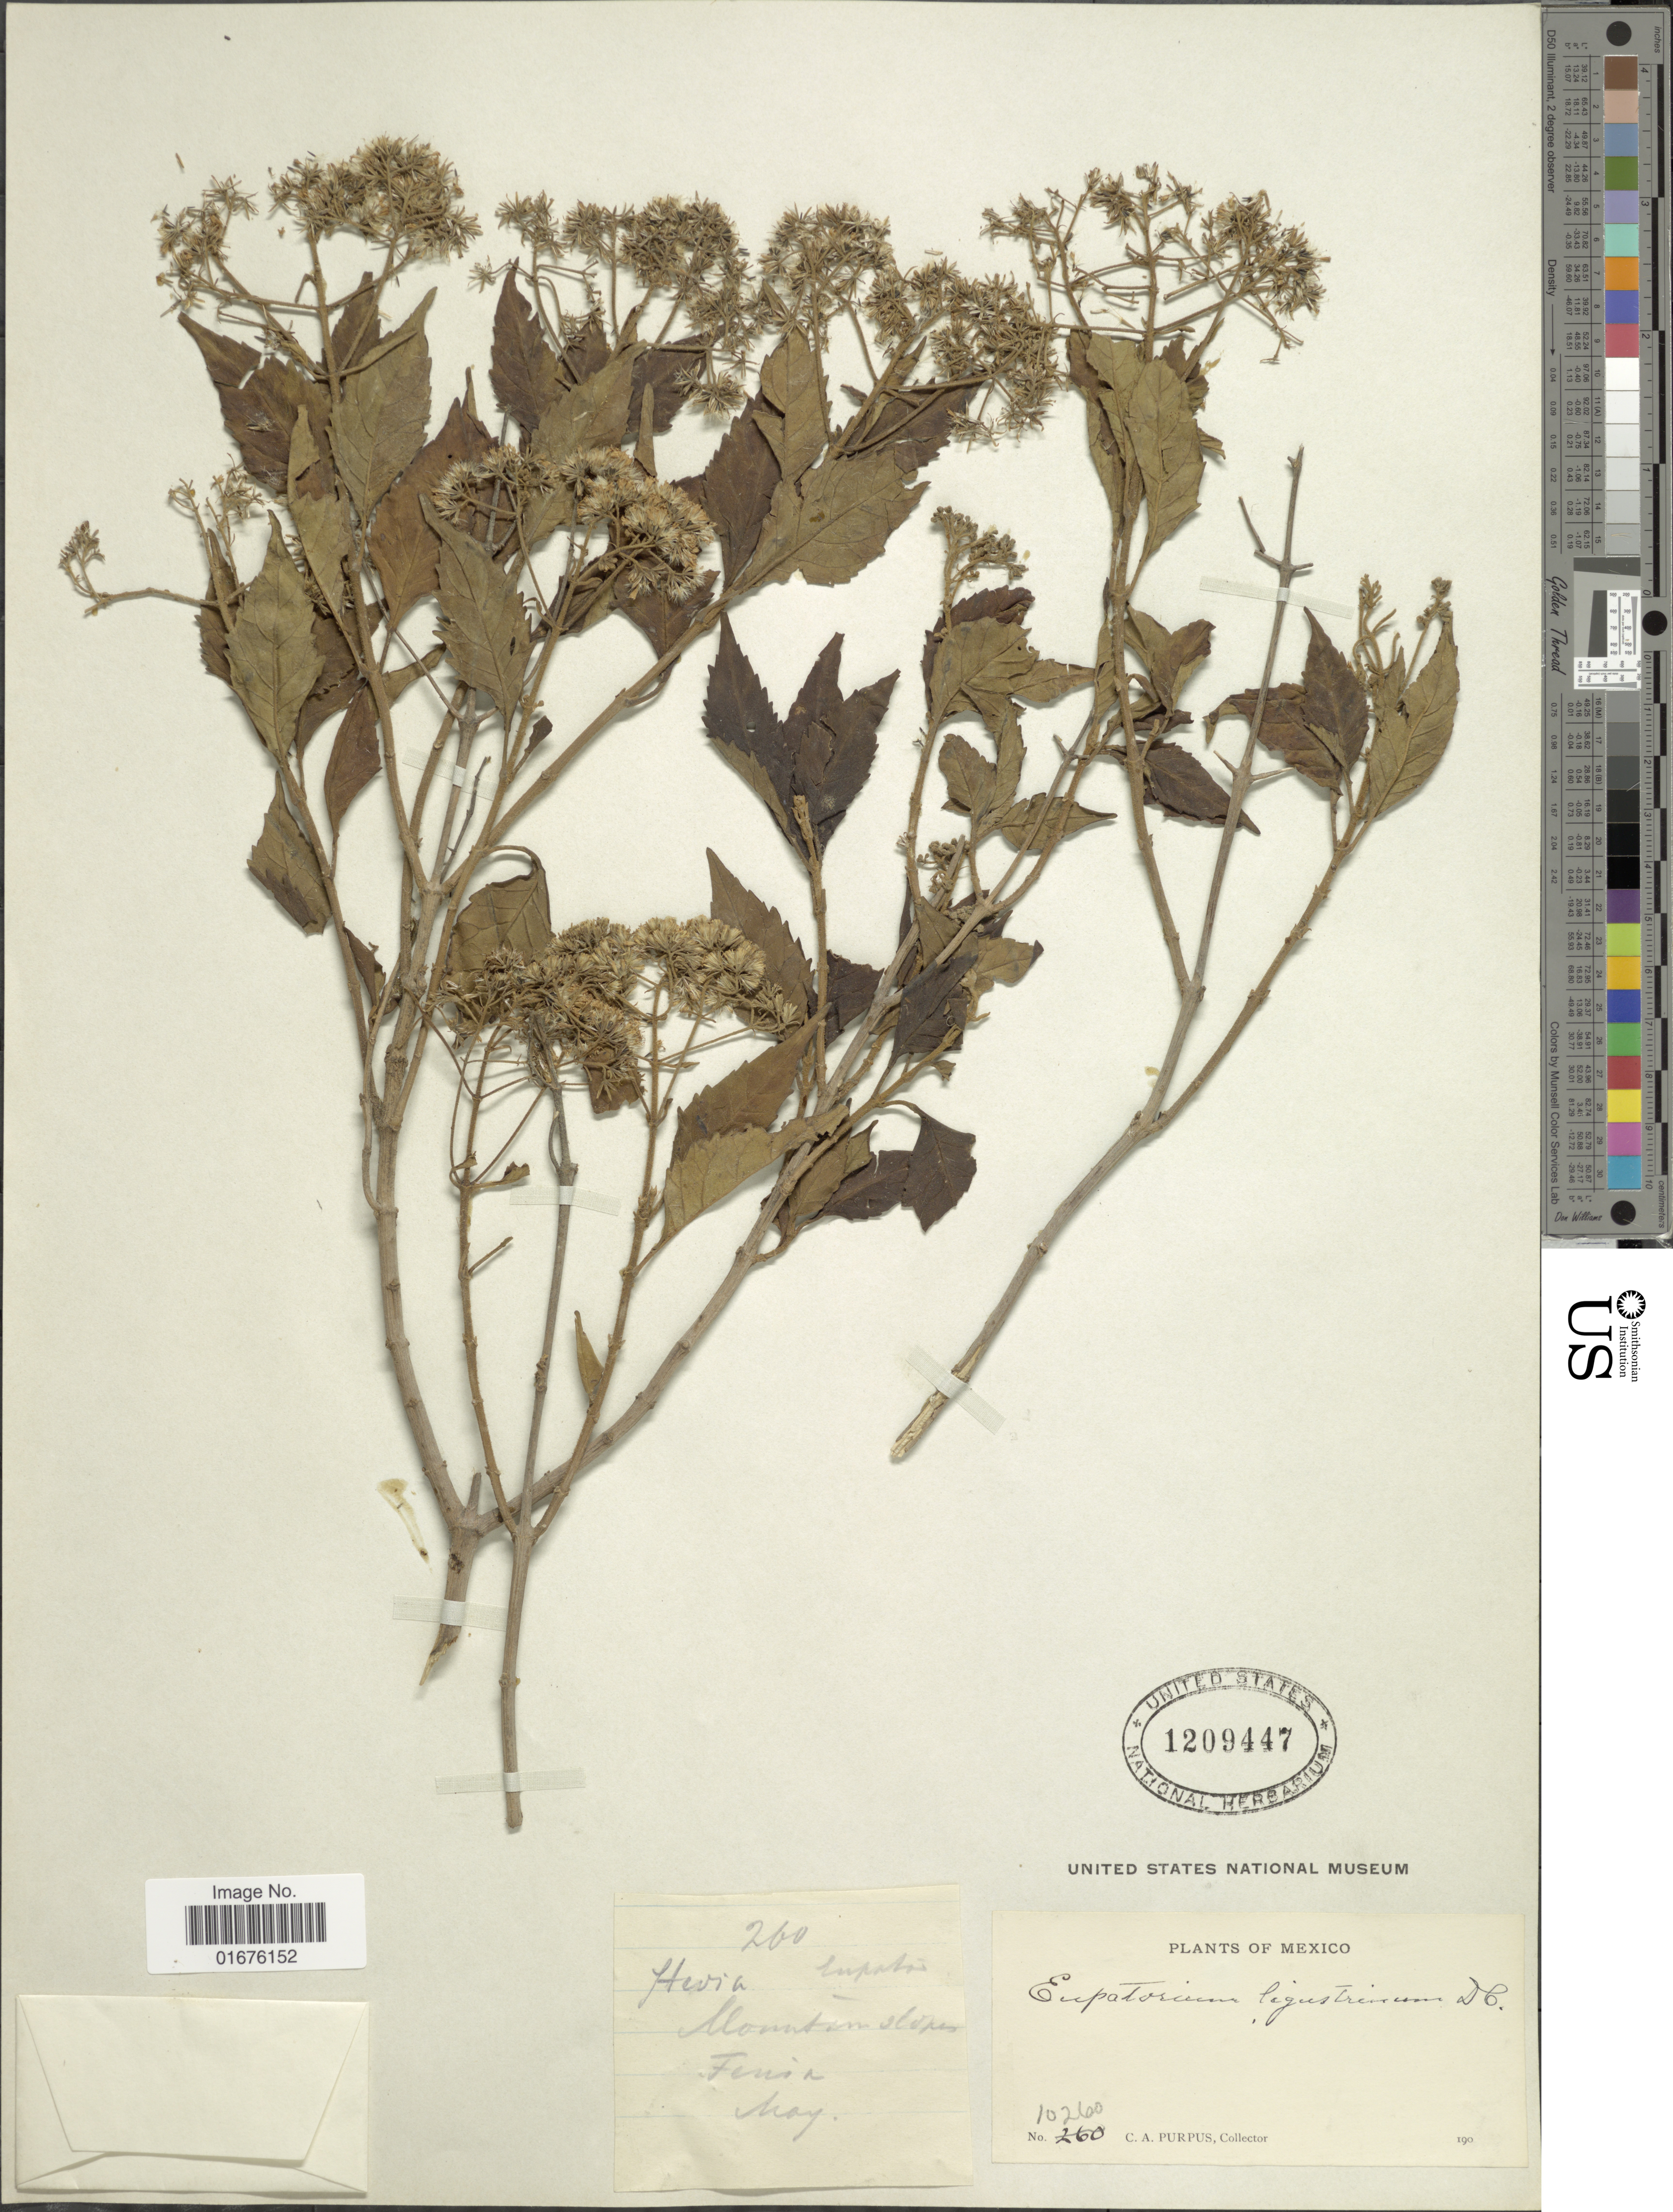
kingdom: Plantae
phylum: Tracheophyta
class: Magnoliopsida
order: Asterales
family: Asteraceae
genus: Ageratina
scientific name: Ageratina ligustrina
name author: (DC.) R.M. King & H. Rob.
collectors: C. A. Purpus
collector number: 10260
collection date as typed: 190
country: Mexico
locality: Mountain slopes Fenia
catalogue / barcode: US 1209447